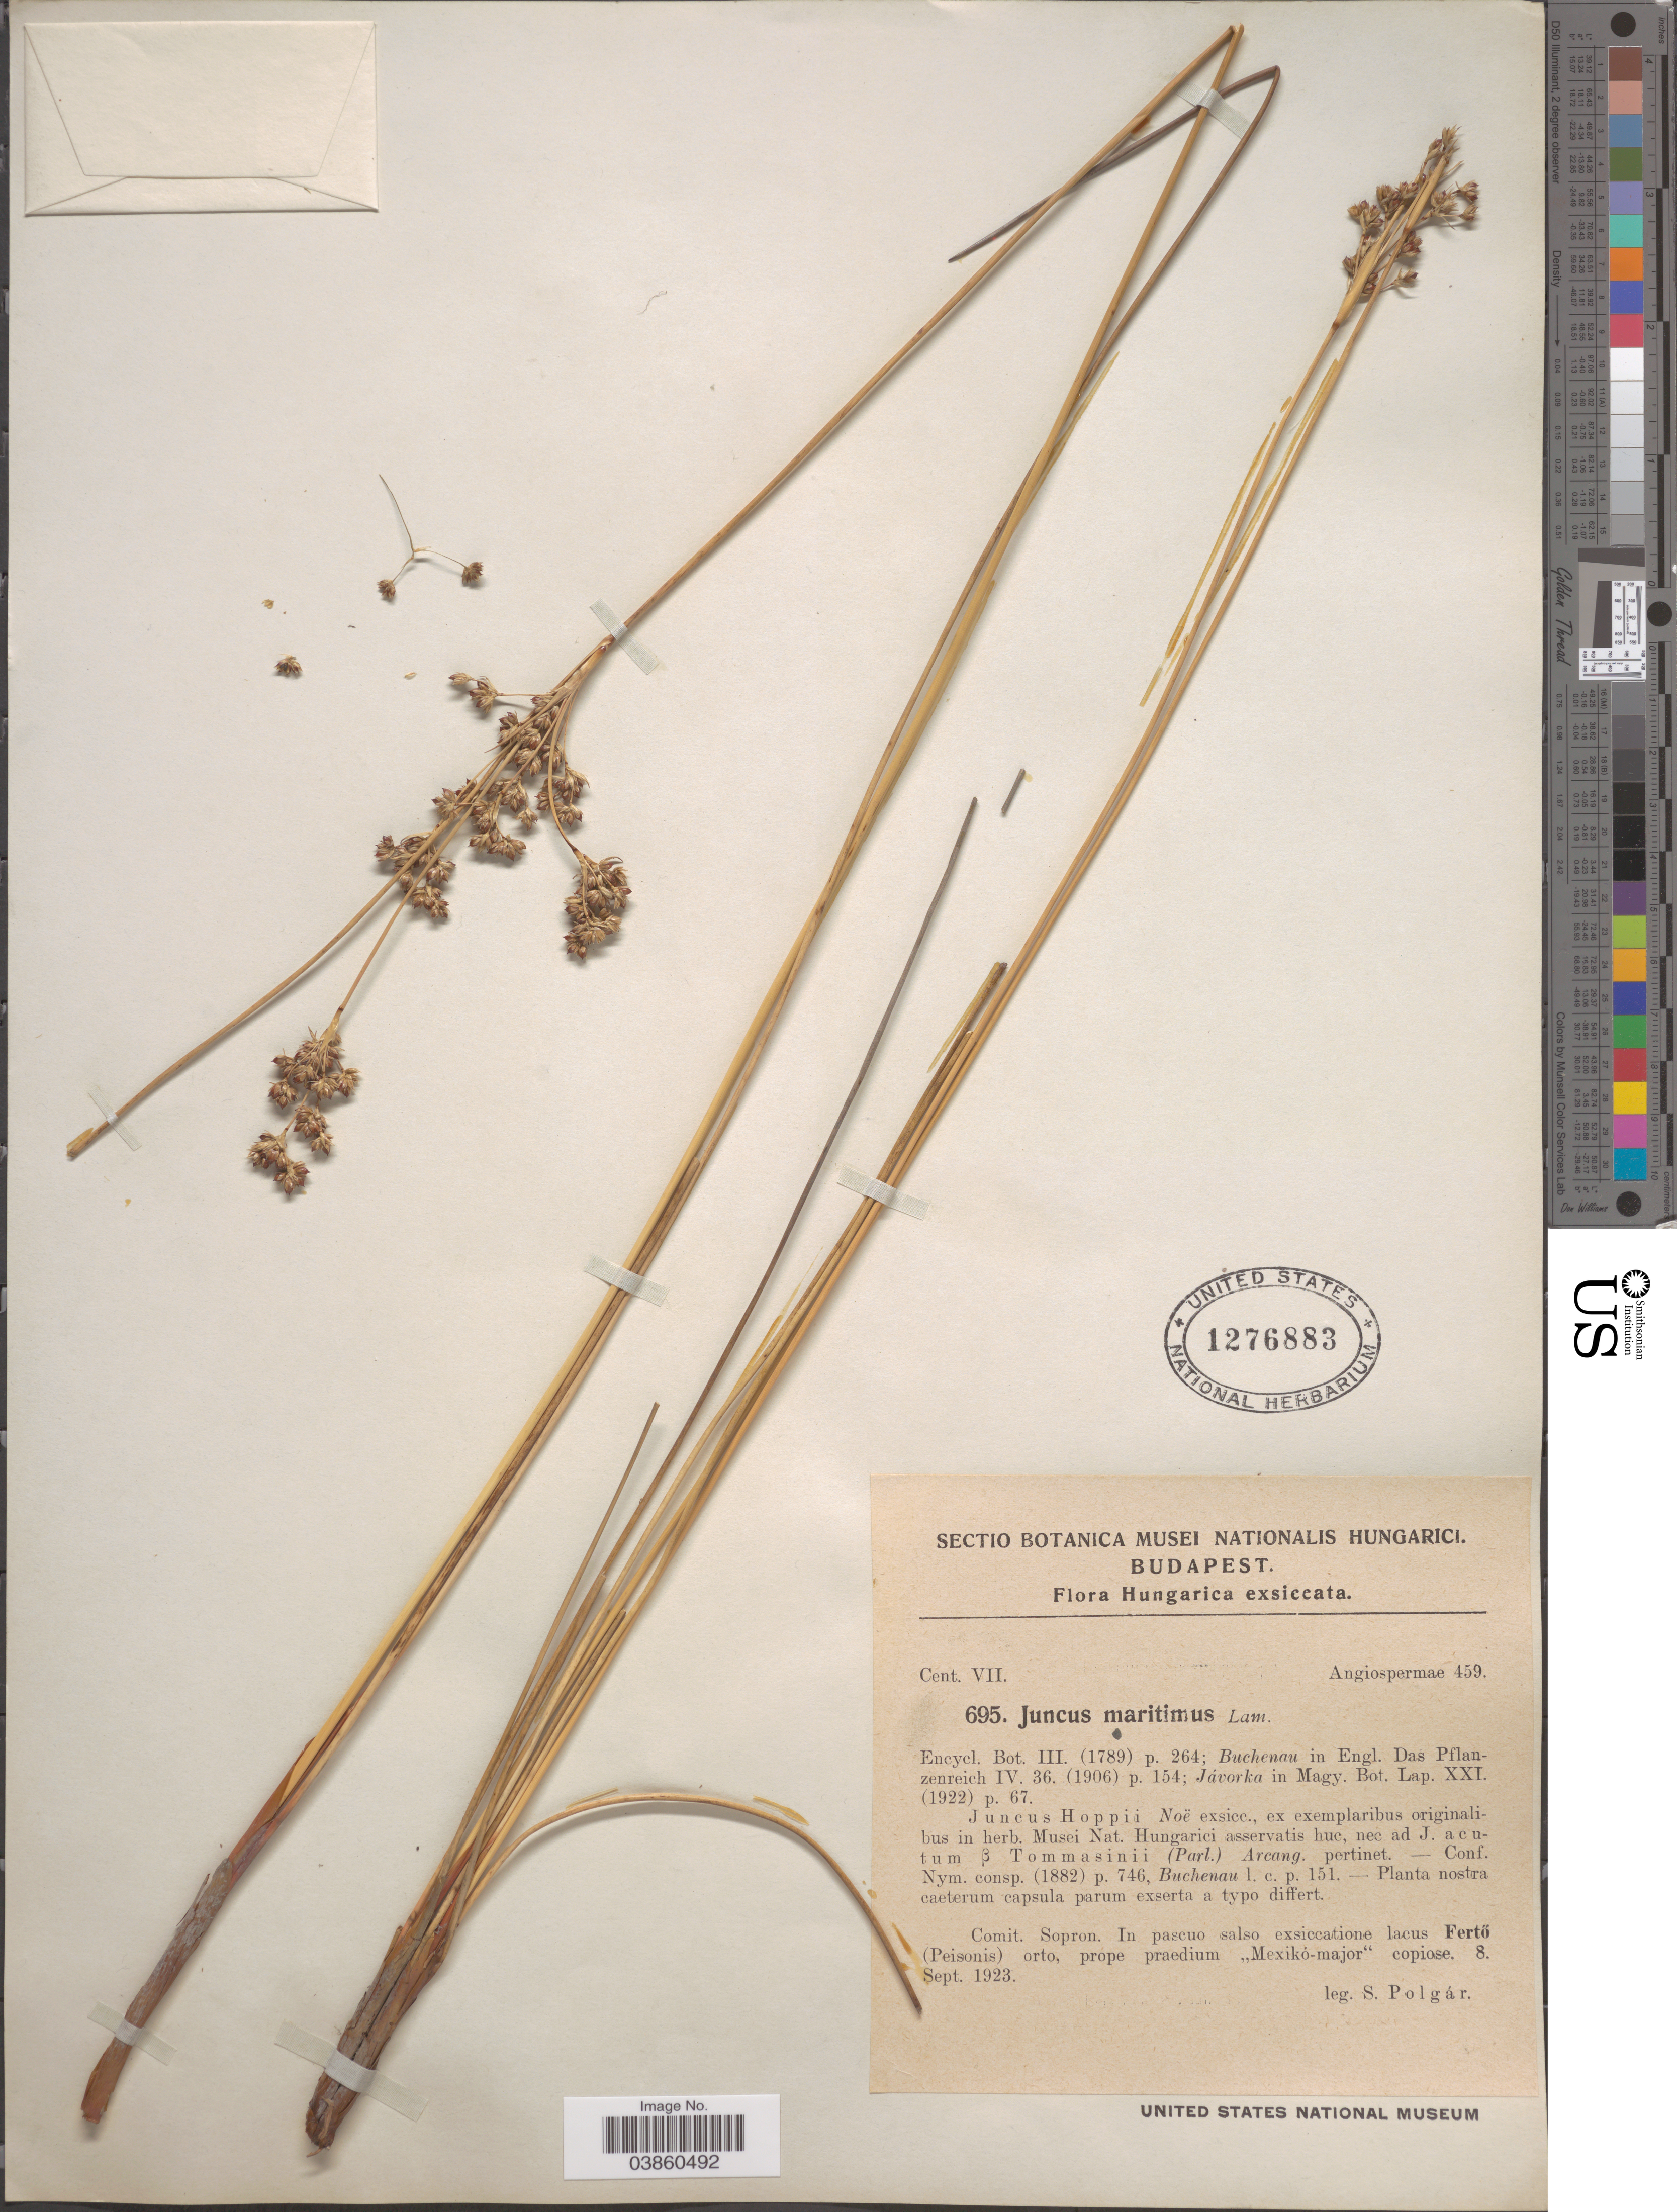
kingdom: Plantae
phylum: Tracheophyta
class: Liliopsida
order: Poales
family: Juncaceae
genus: Juncus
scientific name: Juncus maritimus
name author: Lam.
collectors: S. Polgar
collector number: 695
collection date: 1923-09-08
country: Hungary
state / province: Budapest, Capital District of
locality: Comit. Sopron. In pascuo salso exsiccatione lacus Fertö (Peisonis) orto, prope praedium "Mexikó-major" copiose.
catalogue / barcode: US 1276883